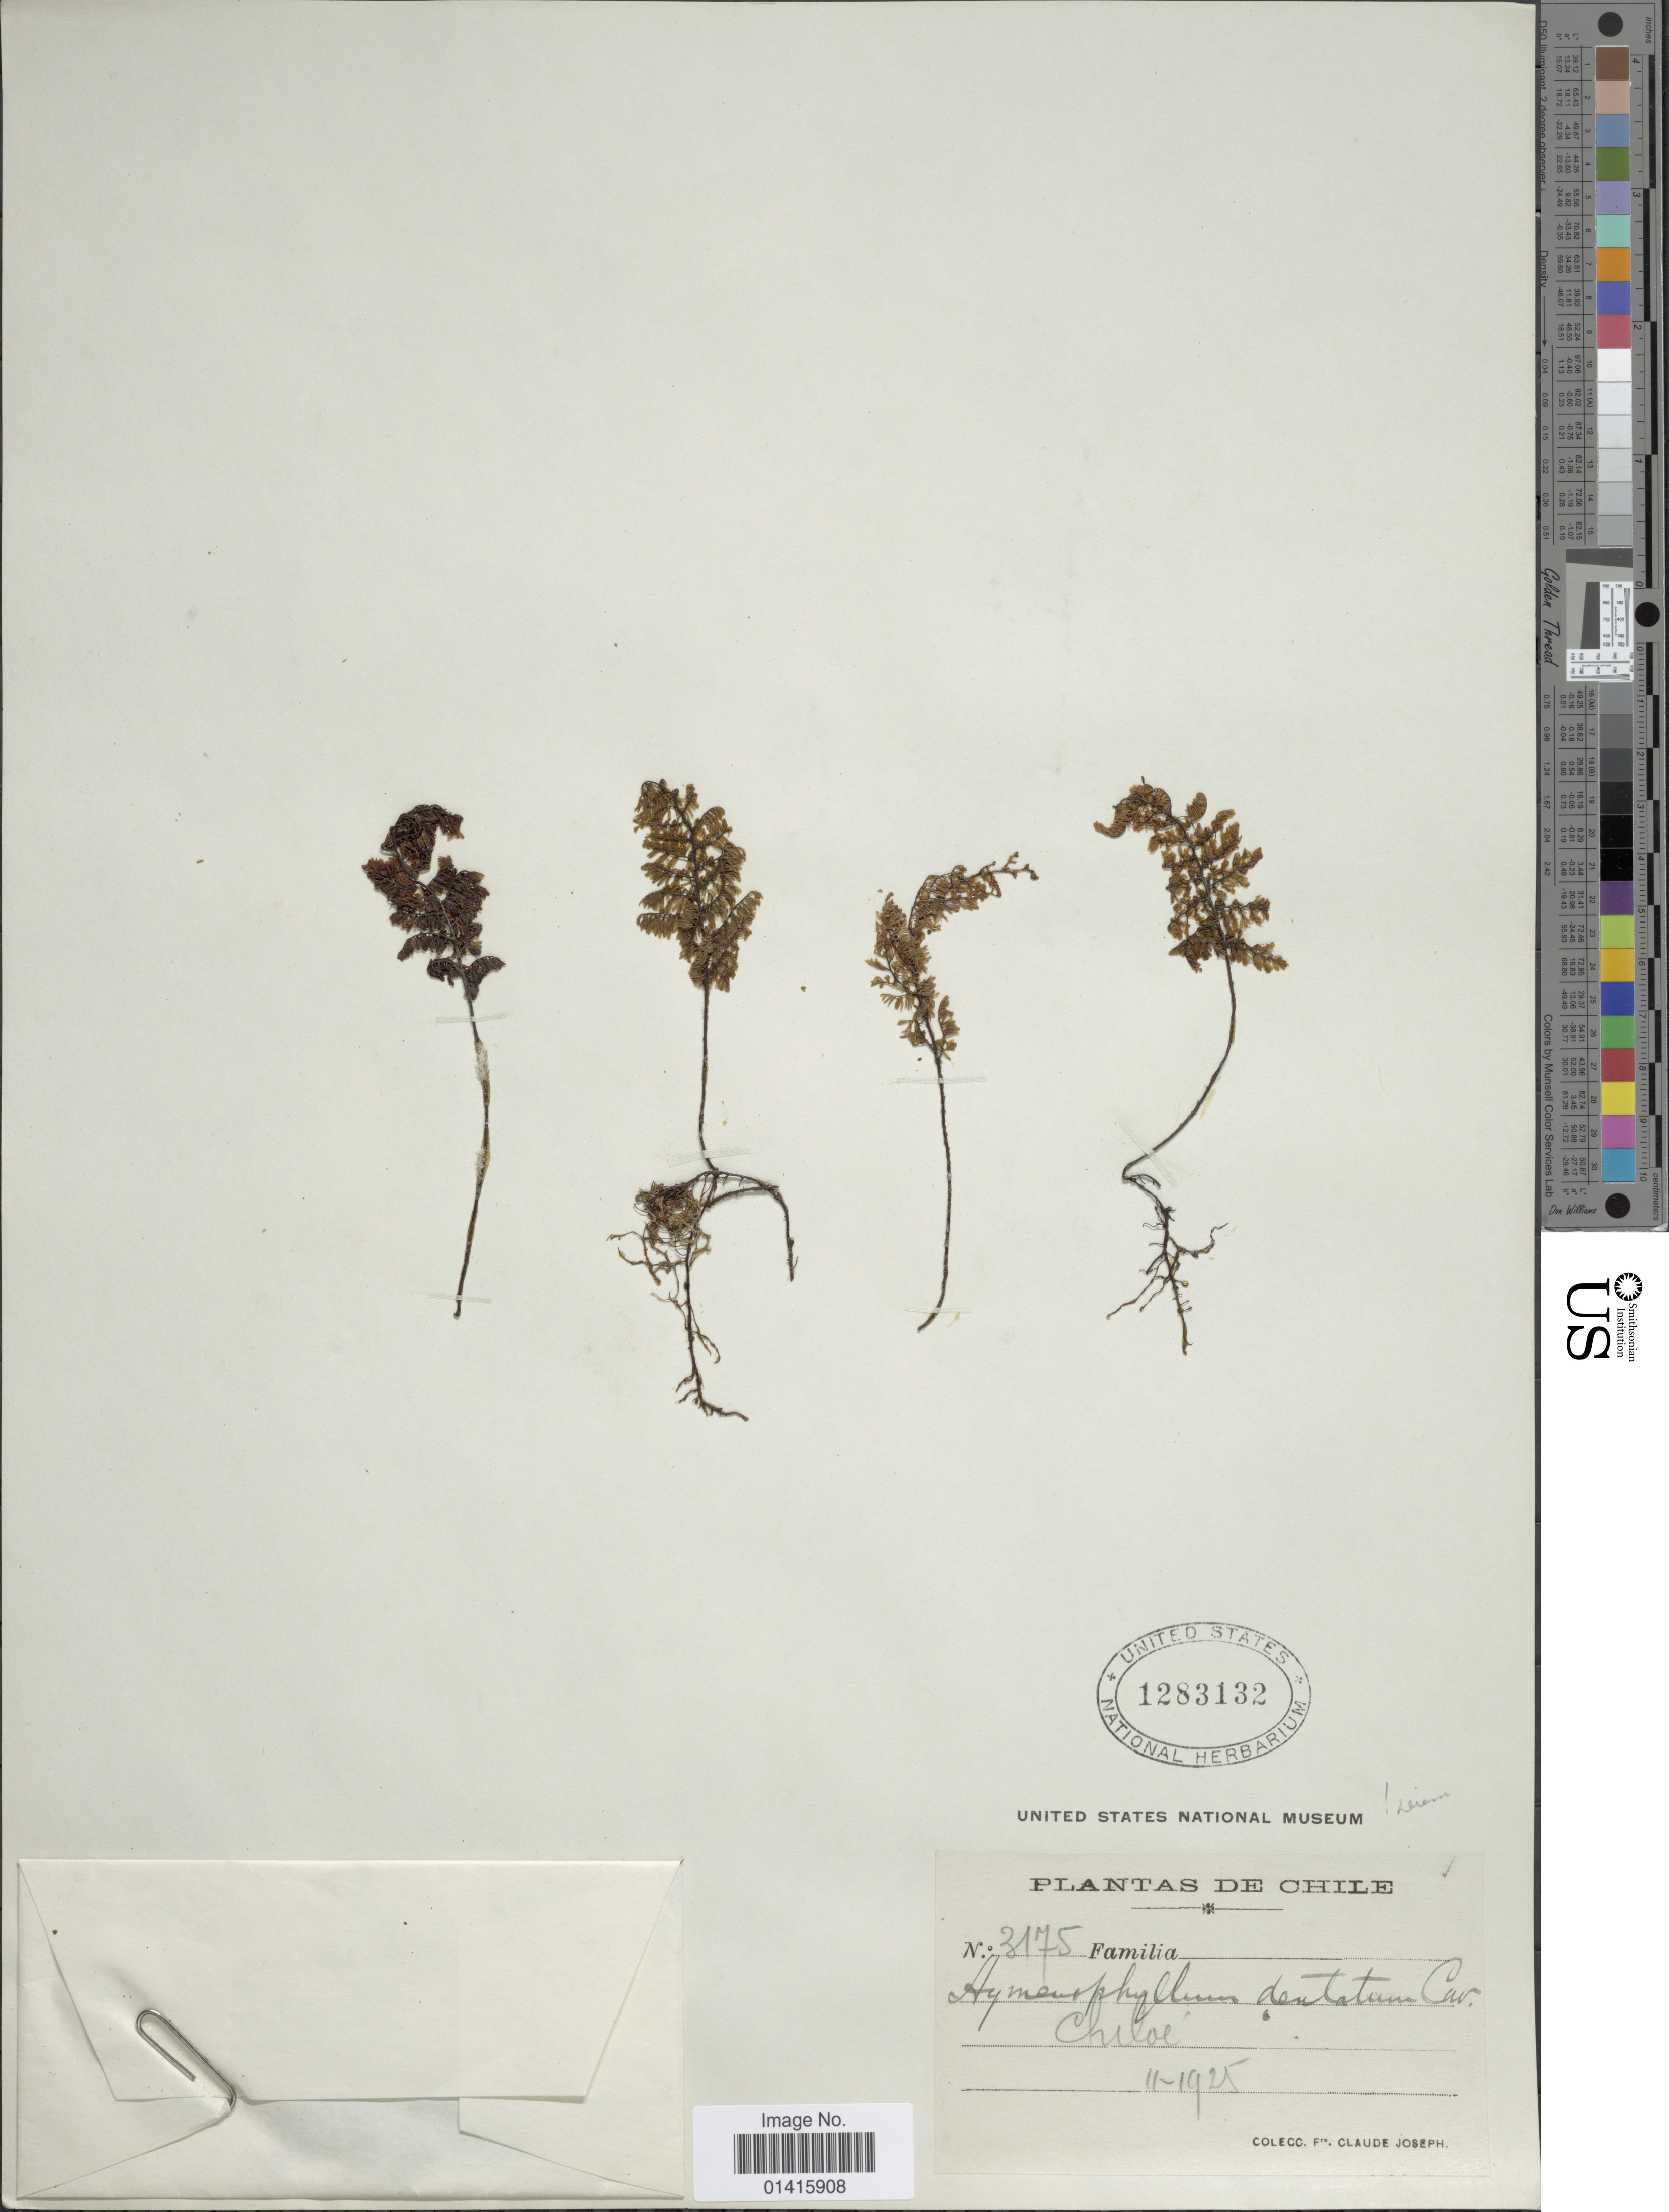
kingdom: Plantae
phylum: Tracheophyta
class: Polypodiopsida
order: Hymenophyllales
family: Hymenophyllaceae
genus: Hymenophyllum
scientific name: Hymenophyllum dentatum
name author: Cav.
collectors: Frere Claude Joseph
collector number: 3175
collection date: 1925-02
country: Chile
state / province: Arica y Parinacota (XV)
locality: Chiloé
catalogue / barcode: US 1283132